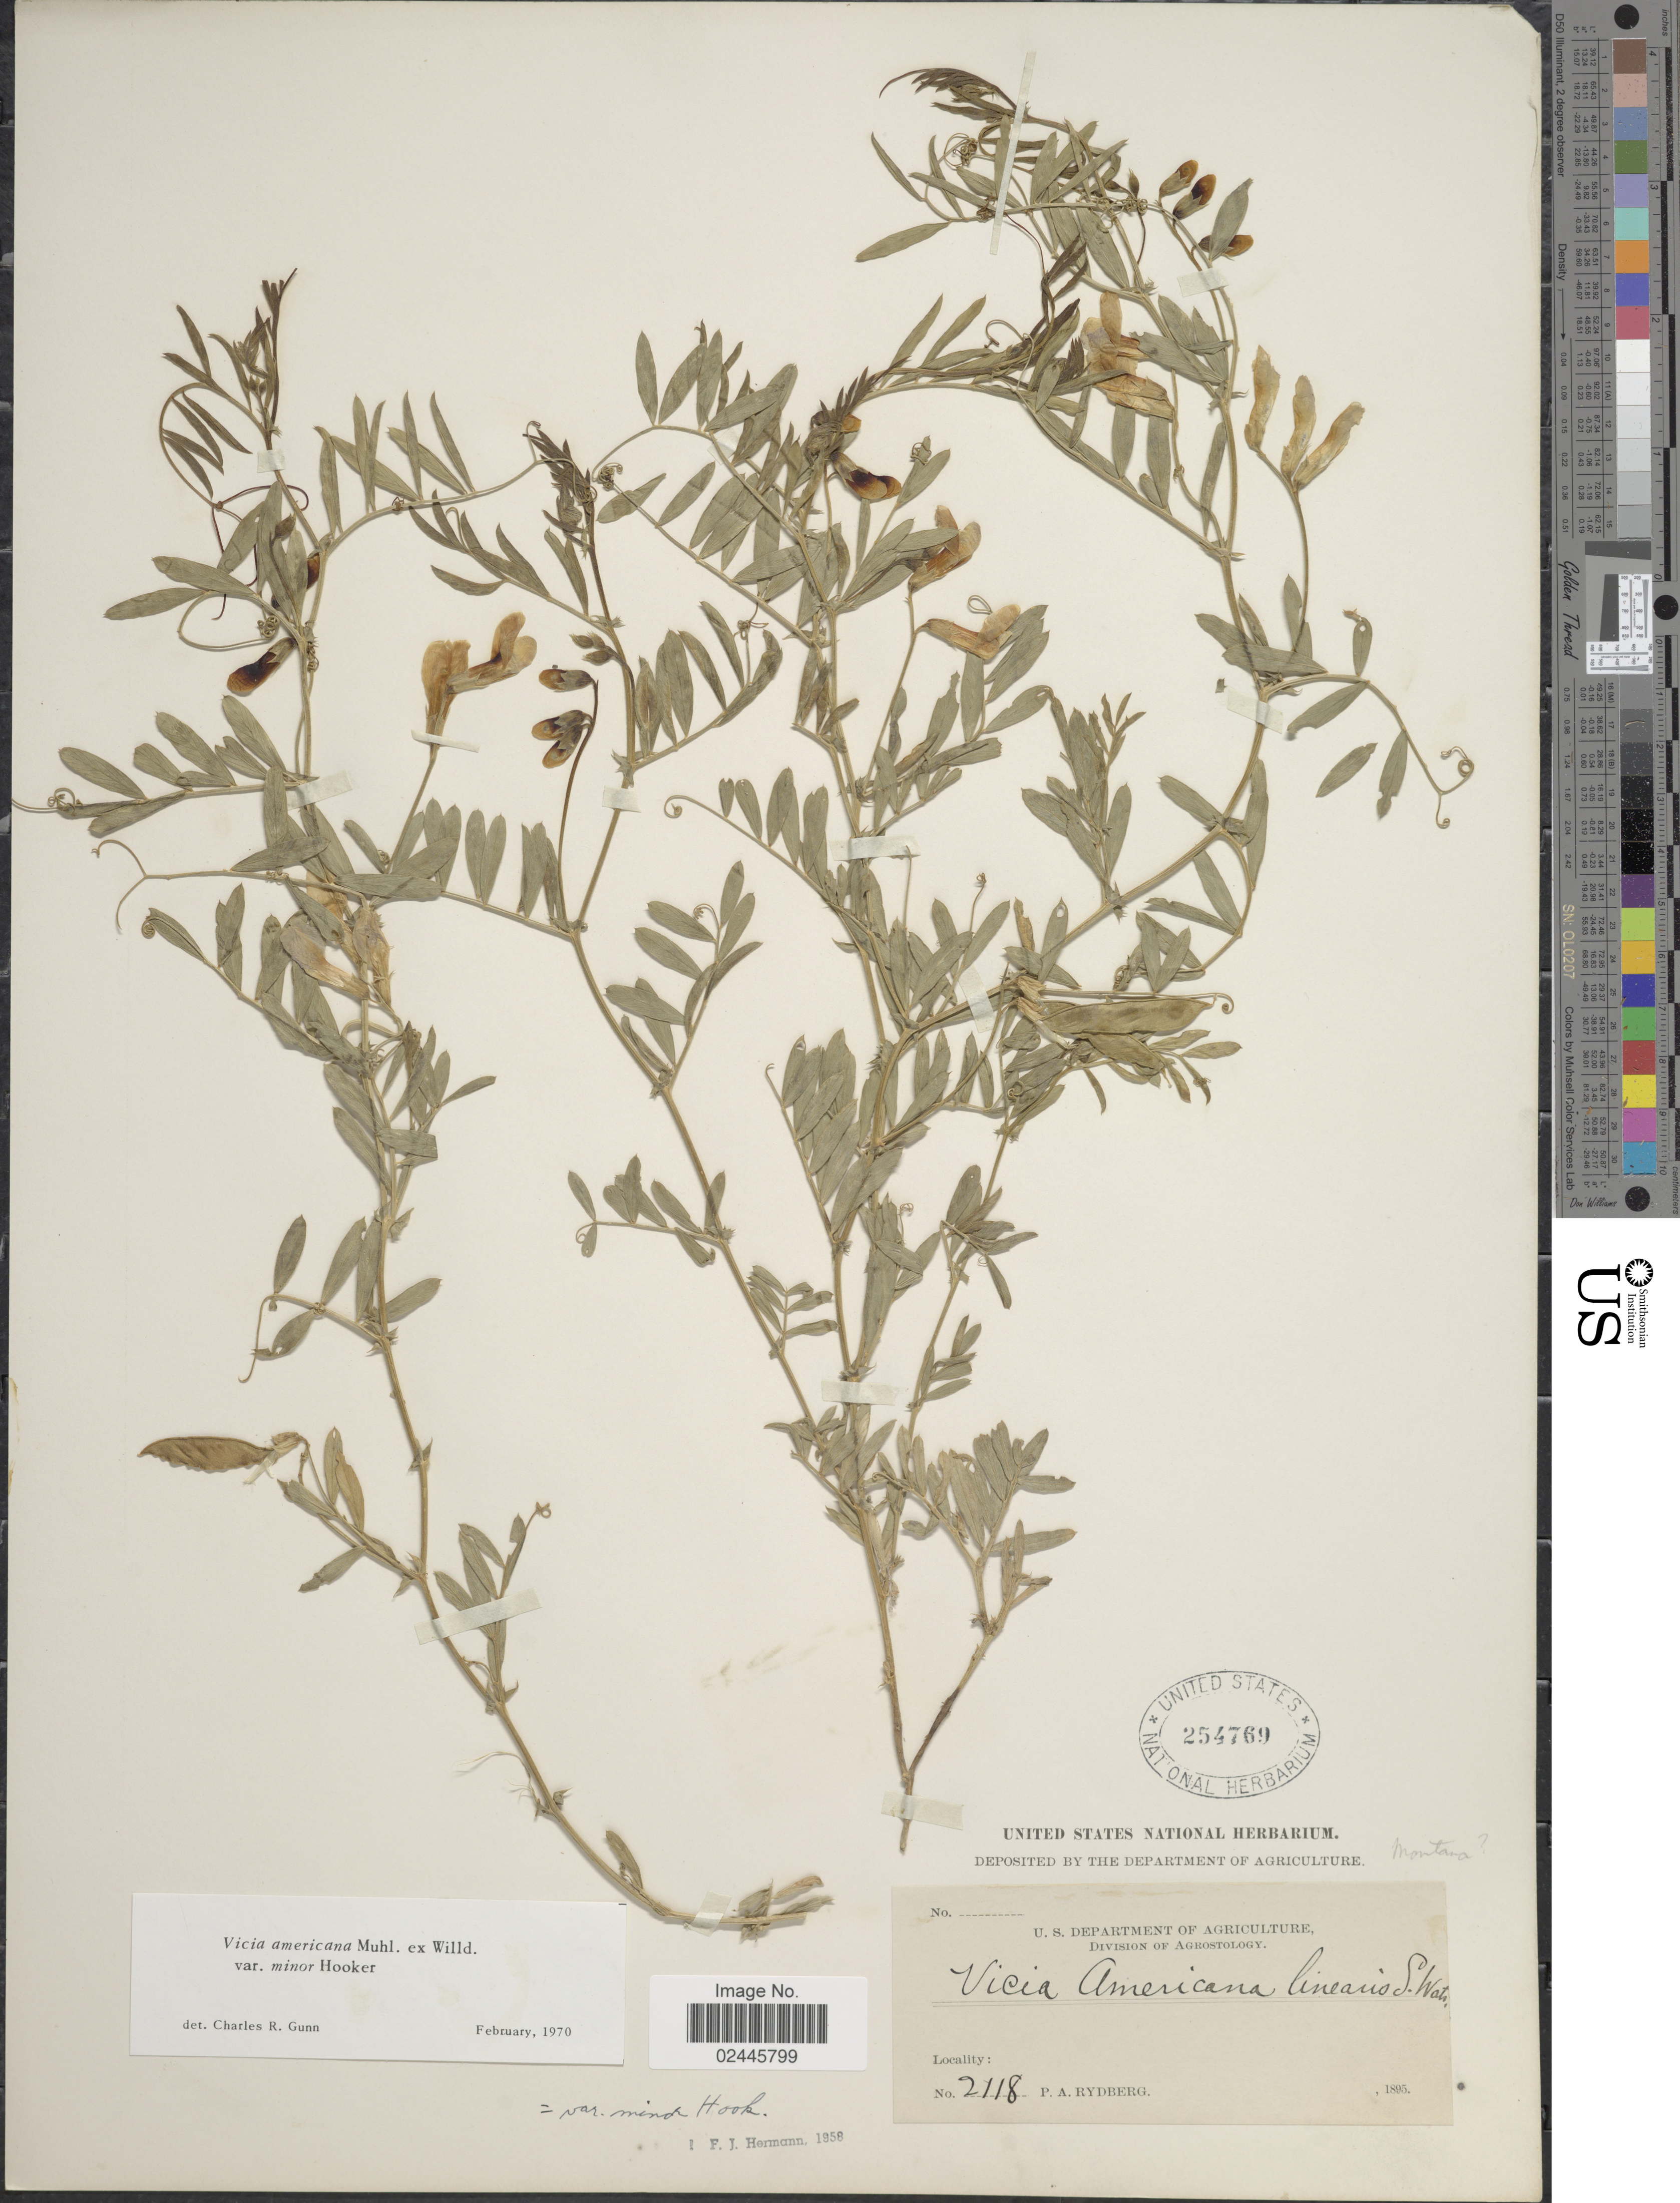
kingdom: Plantae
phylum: Tracheophyta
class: Magnoliopsida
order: Fabales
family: Fabaceae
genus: Vicia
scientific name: Vicia americana var. minor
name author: Hook.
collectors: P. A. Rydberg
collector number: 2118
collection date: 1895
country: United States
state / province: Montana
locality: Montana.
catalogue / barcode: US 254769